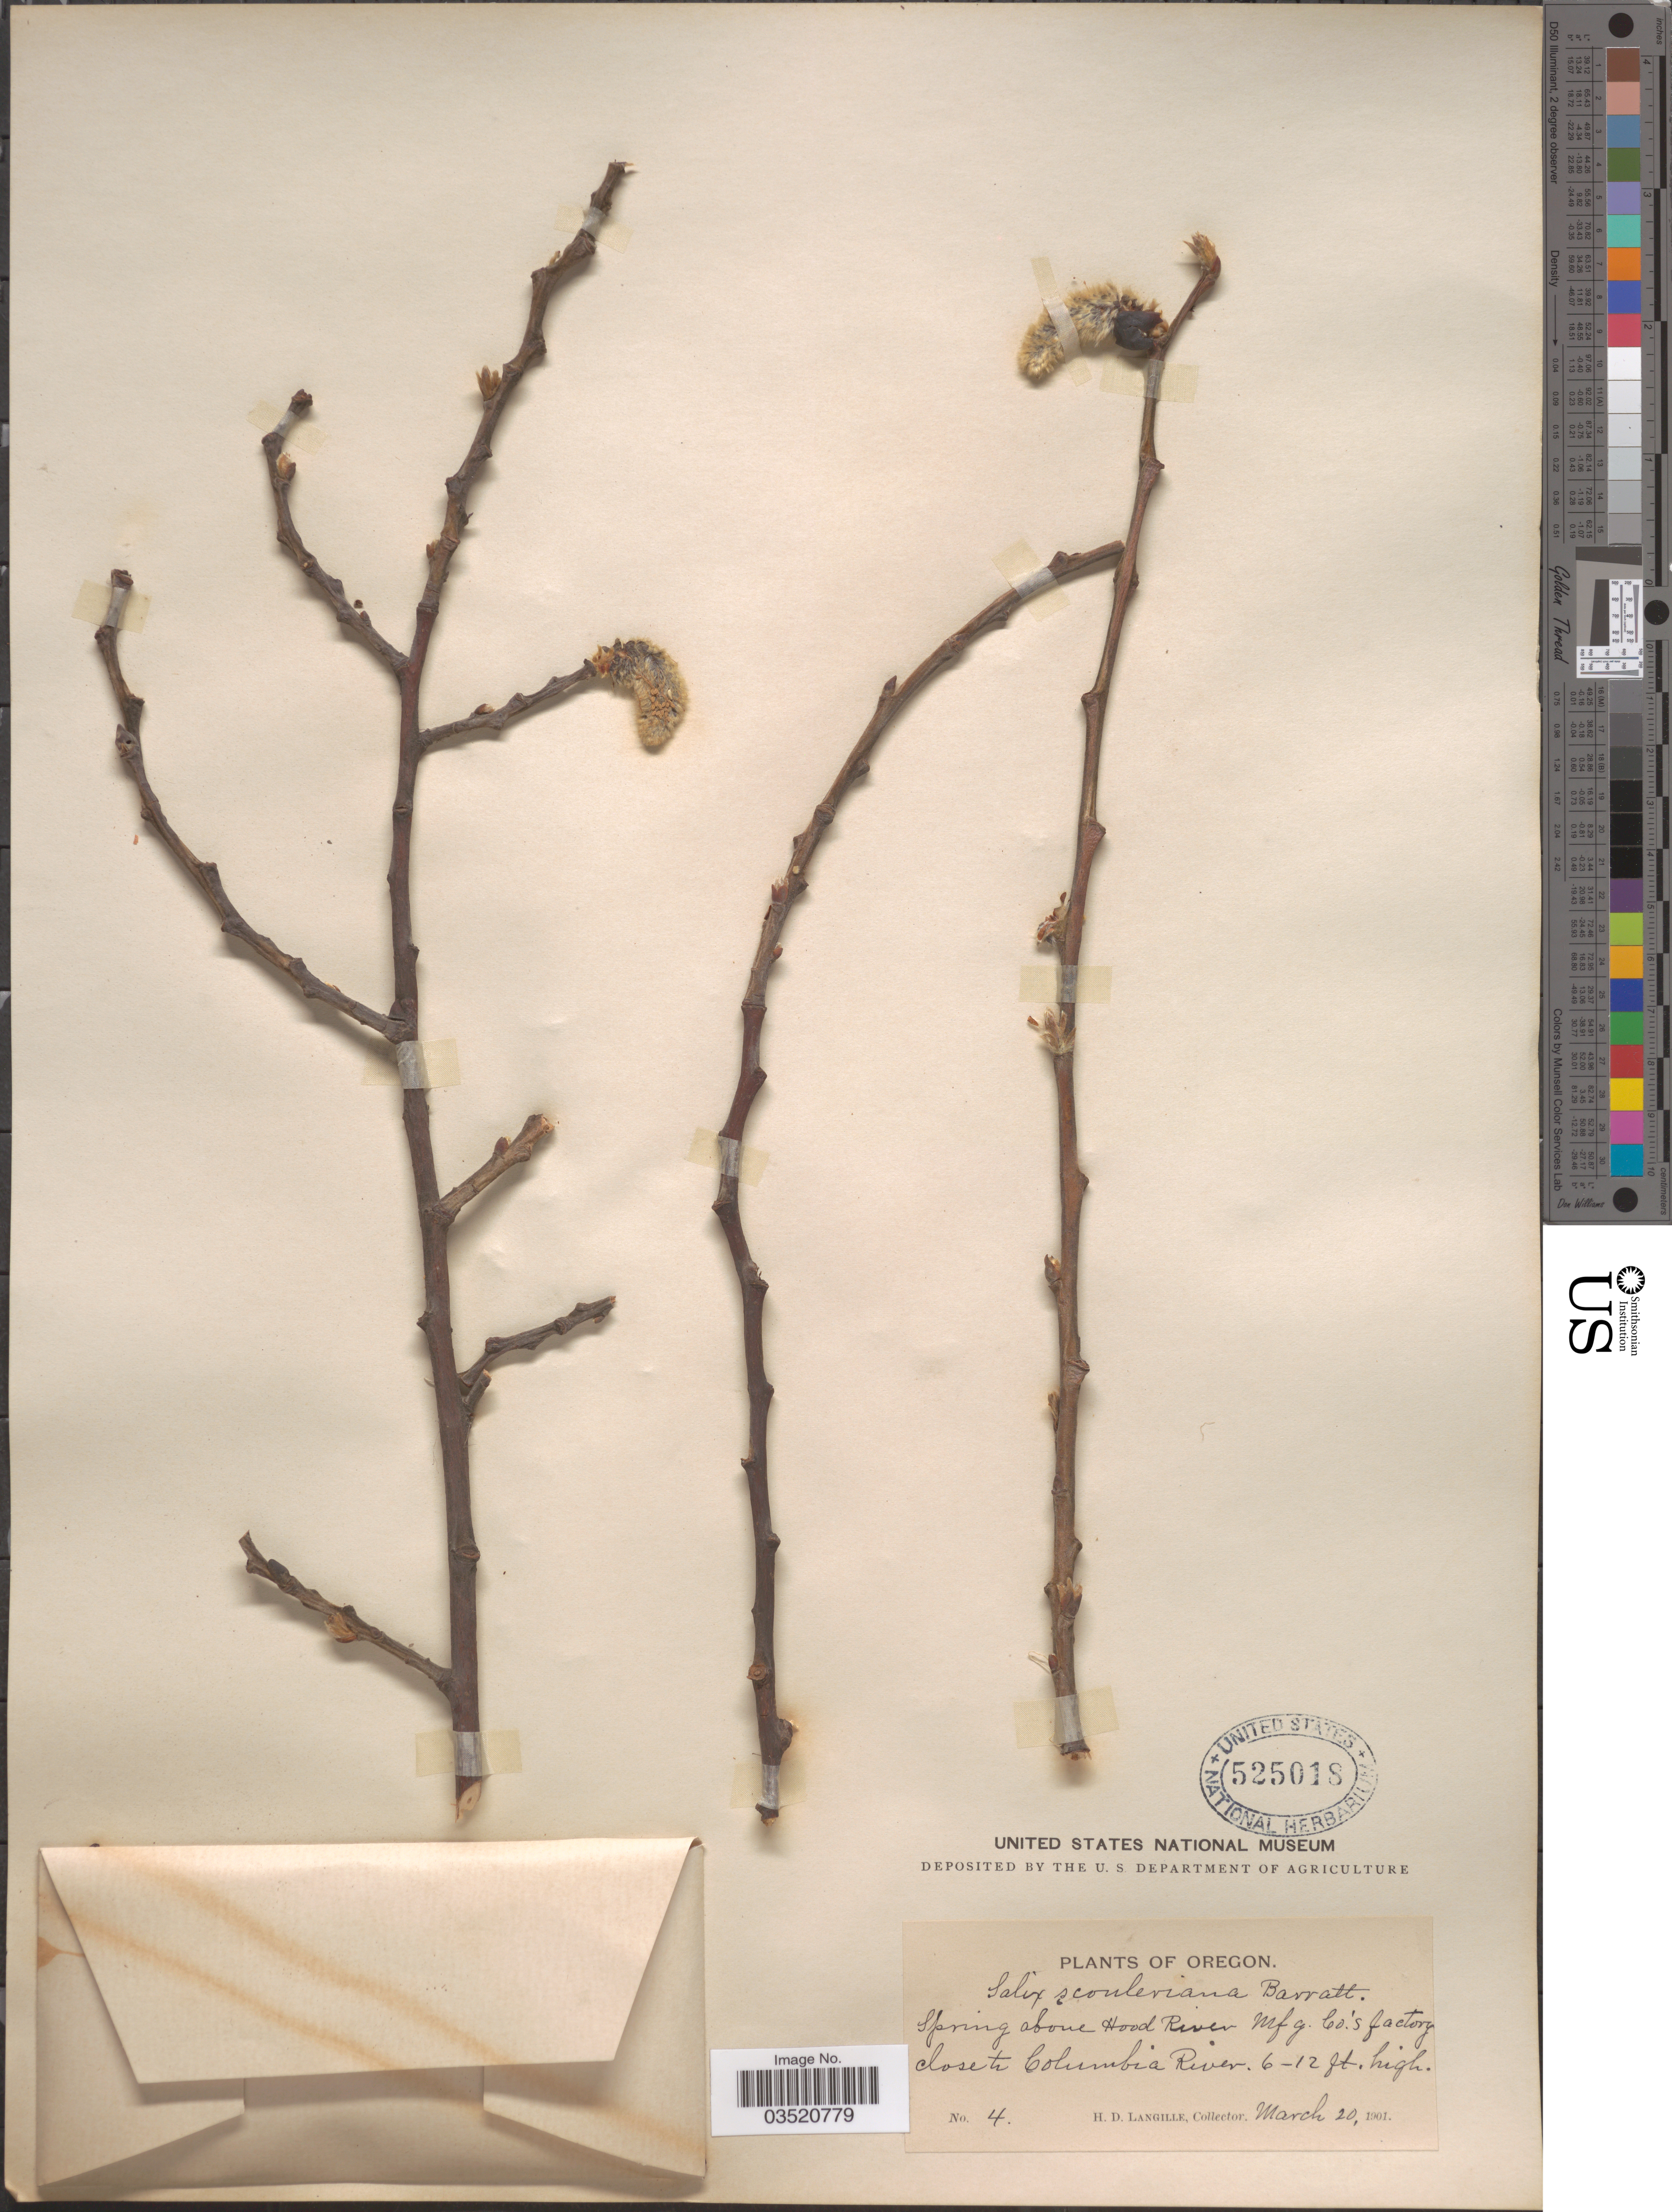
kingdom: Plantae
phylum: Tracheophyta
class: Magnoliopsida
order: Malpighiales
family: Salicaceae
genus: Salix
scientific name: Salix scouleriana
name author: Barratt ex Hook.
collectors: H. Langille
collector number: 4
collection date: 1901-03-20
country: United States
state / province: Oregon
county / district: Hood River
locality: Spring above Hood River Mfg. Company's factory close to Columbia River.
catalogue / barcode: US 525018